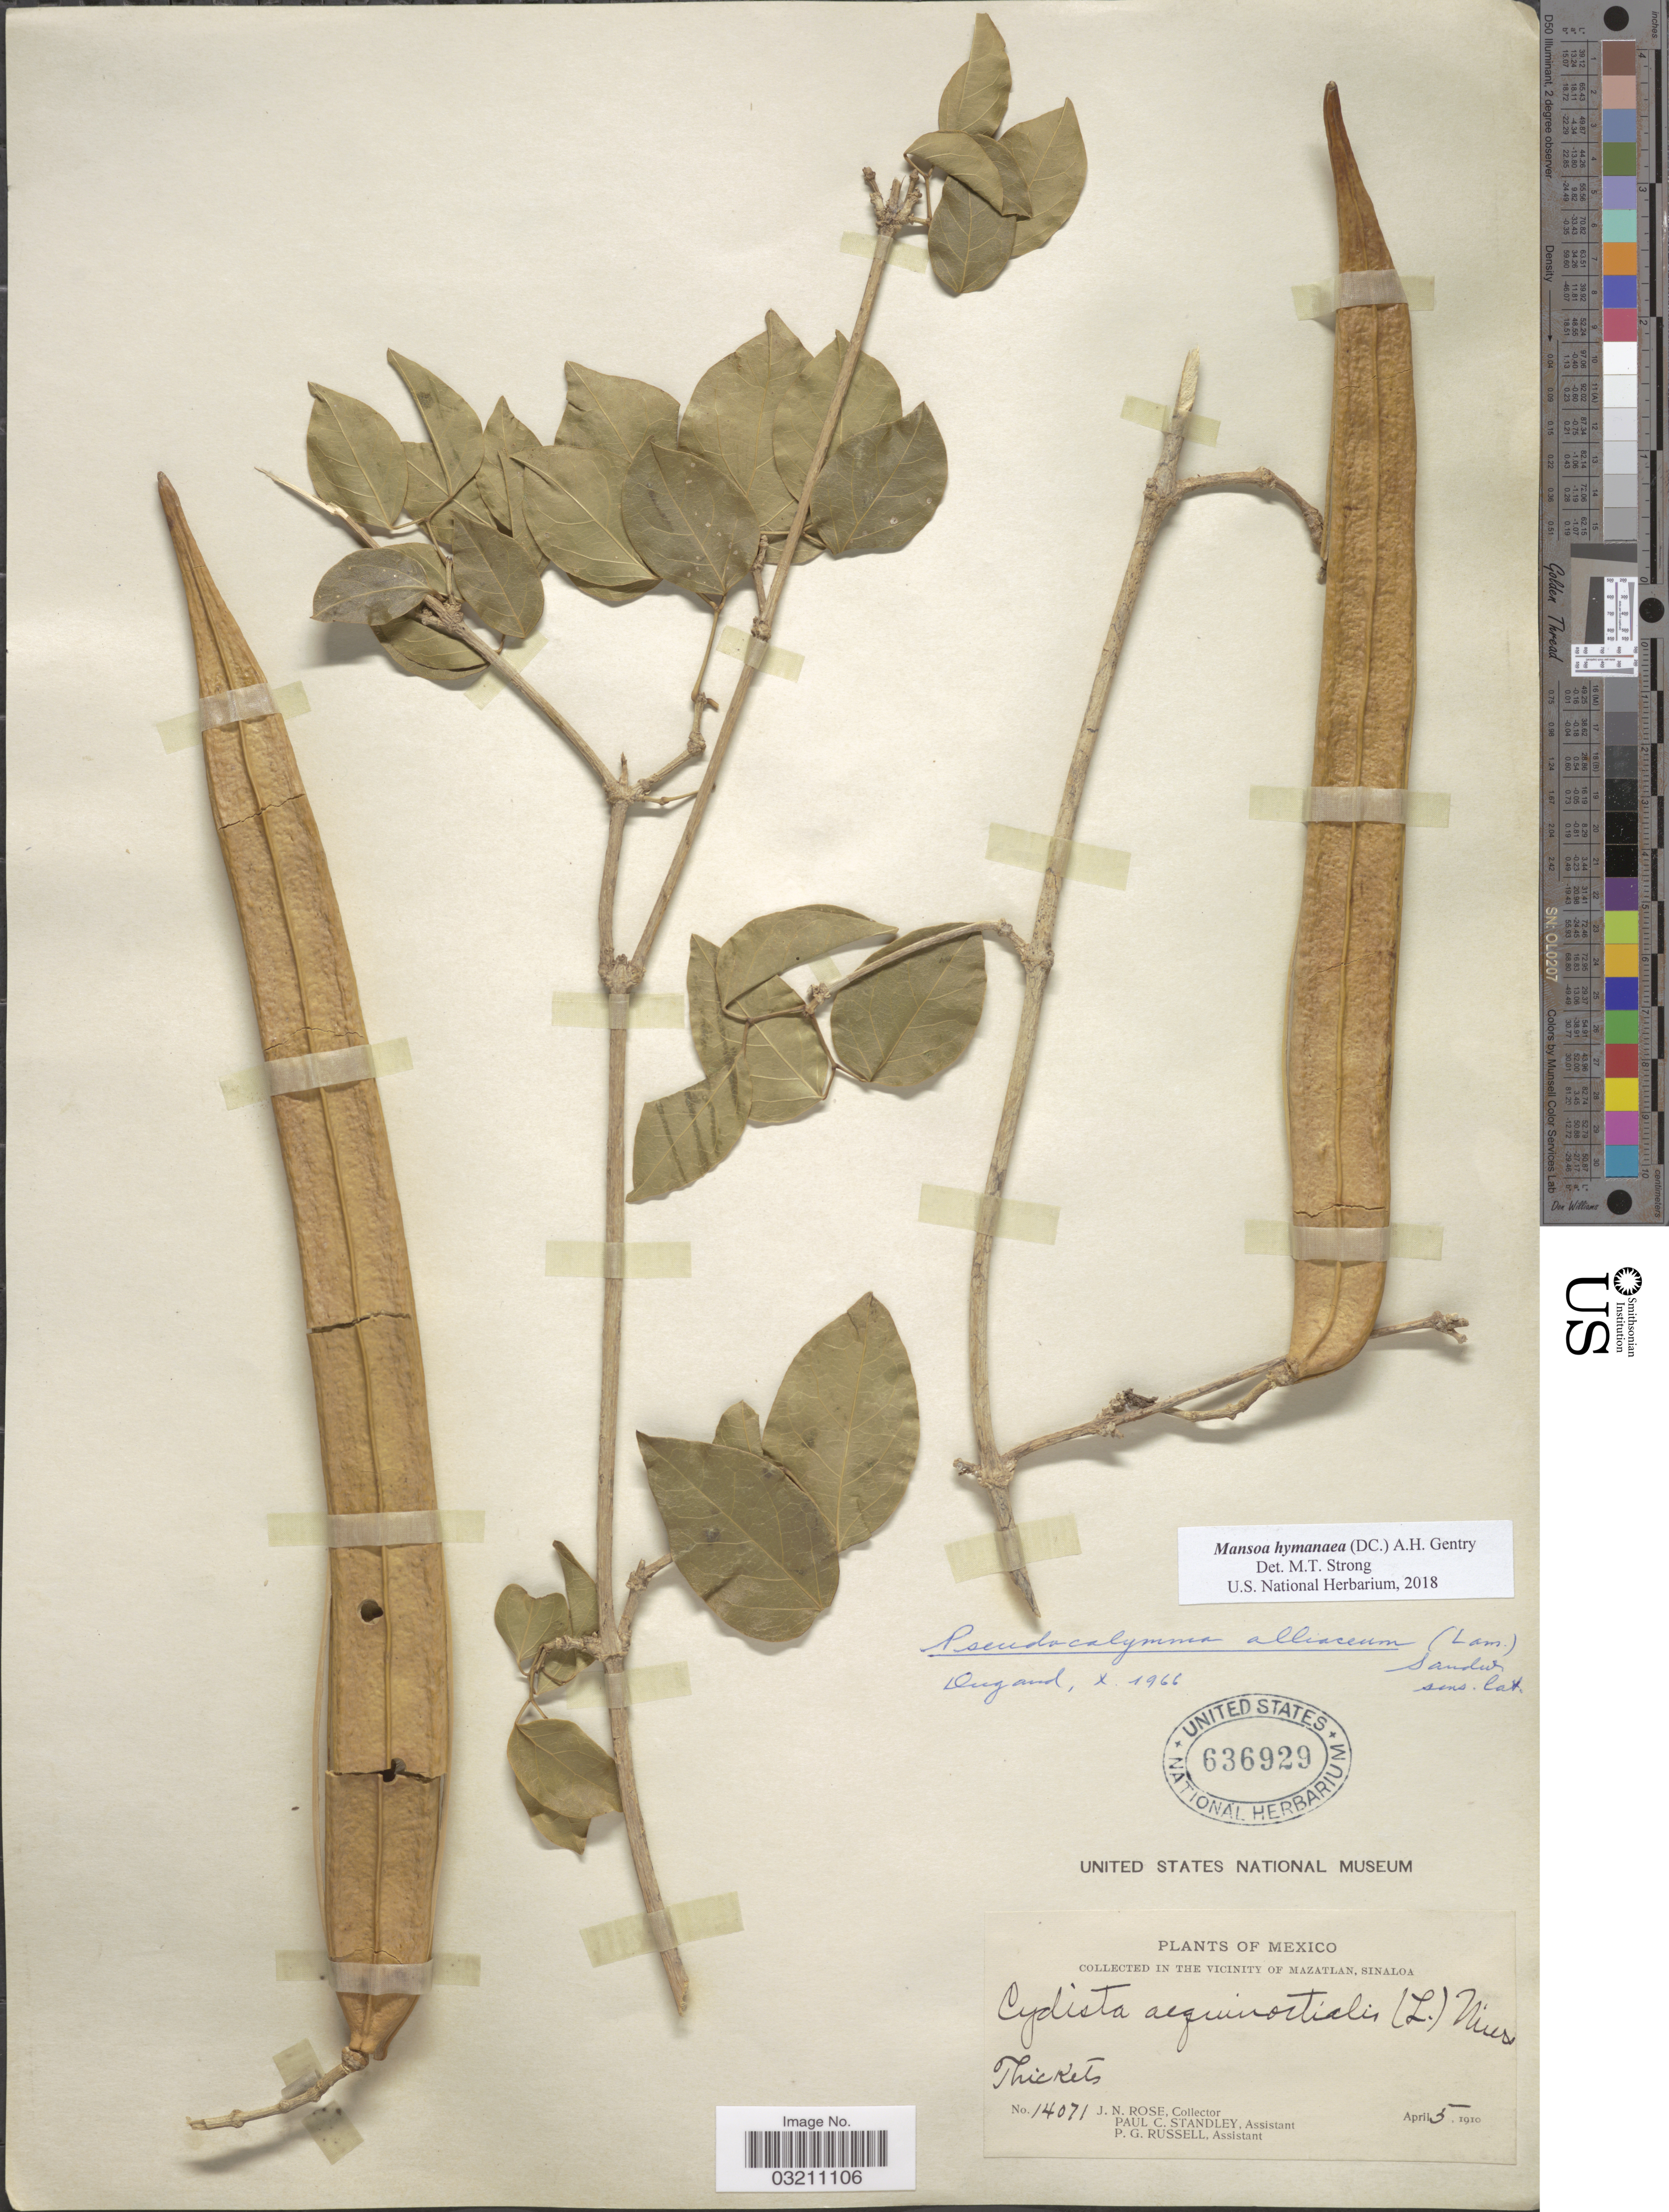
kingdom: Plantae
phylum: Tracheophyta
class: Magnoliopsida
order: Lamiales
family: Bignoniaceae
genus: Mansoa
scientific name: Mansoa hymenaea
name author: (DC.) A.H. Gentry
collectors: J. N. Rose, P. C. Standley & P. G. Russell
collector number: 14071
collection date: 1910-04-05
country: Mexico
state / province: Sinaloa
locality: In the vicinity of Mazatlan.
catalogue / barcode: US 636929